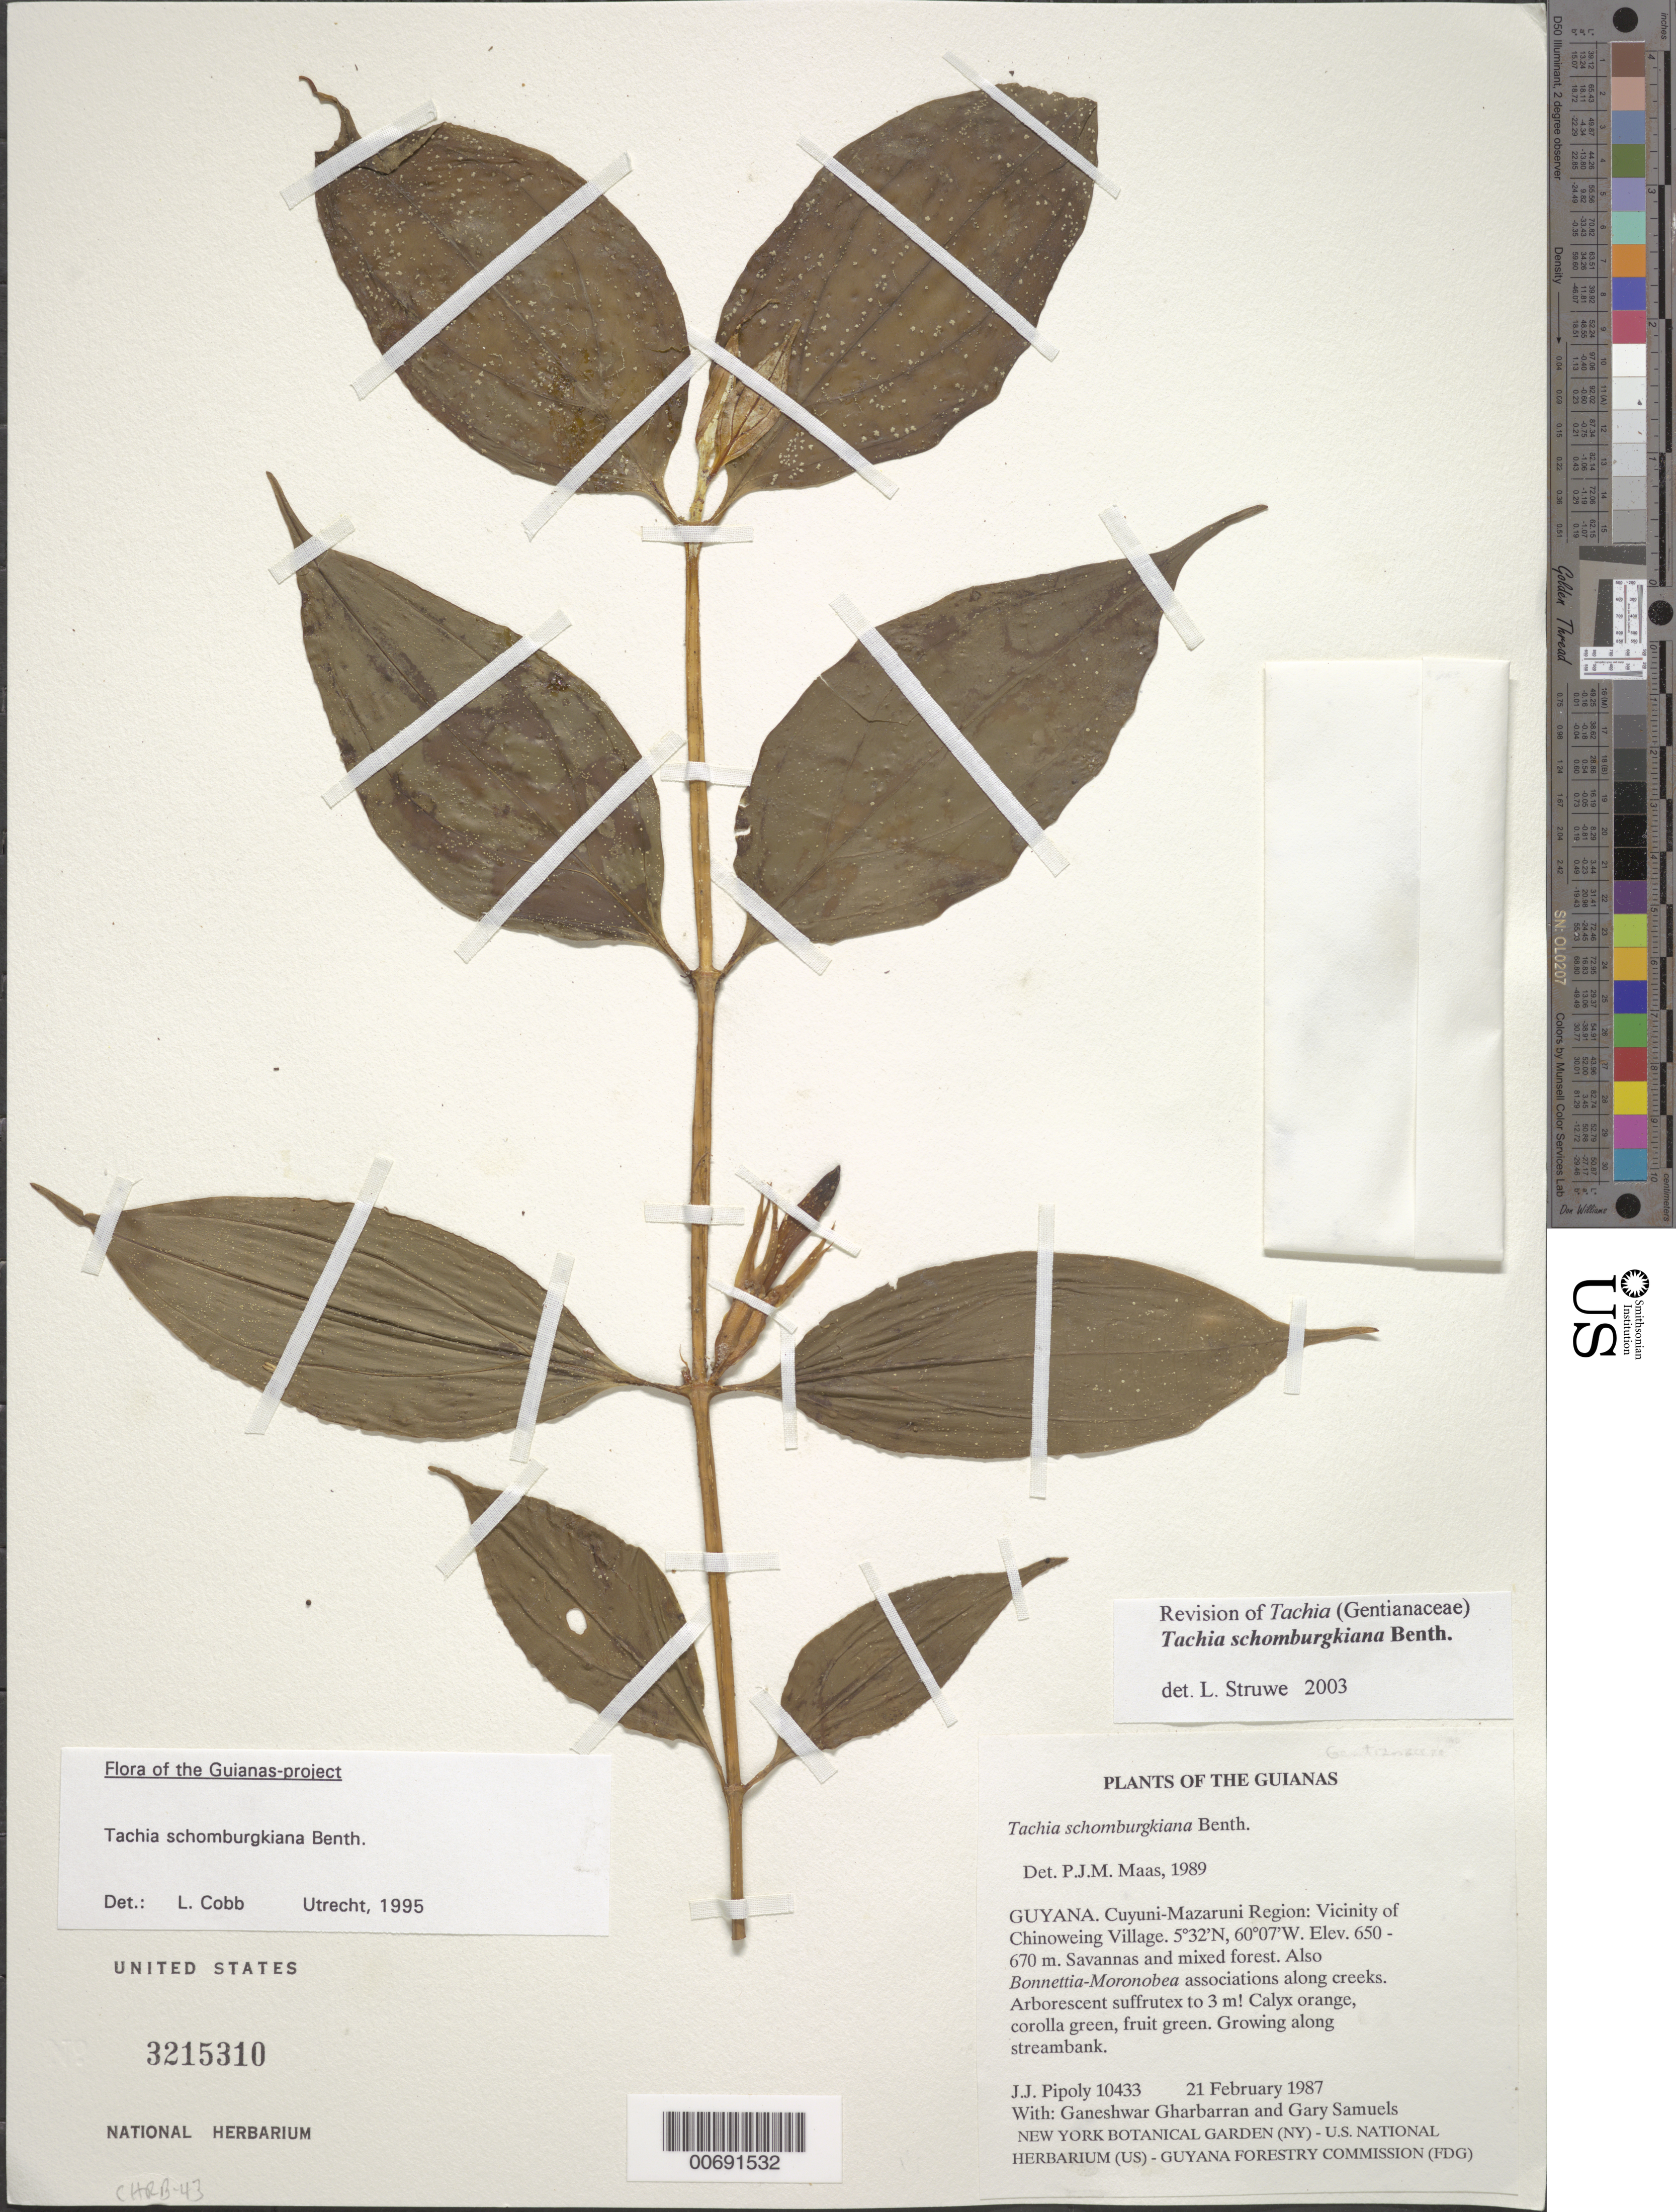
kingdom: Plantae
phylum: Tracheophyta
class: Magnoliopsida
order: Gentianales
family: Gentianaceae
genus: Tachia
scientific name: Tachia schomburgkiana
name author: Benth.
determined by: Cobb, L.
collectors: J. J. Pipoly, G. Gharbarran & G. Samuels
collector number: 10433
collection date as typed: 21 February 1987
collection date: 1987-02-21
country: Guyana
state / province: Cuyuni-Mazaruni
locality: Vicinity of Chinoweing Village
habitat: Savannas and mixed forest. Also Bonnetia-Moronobea associations along creeks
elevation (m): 650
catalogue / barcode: US 3215310